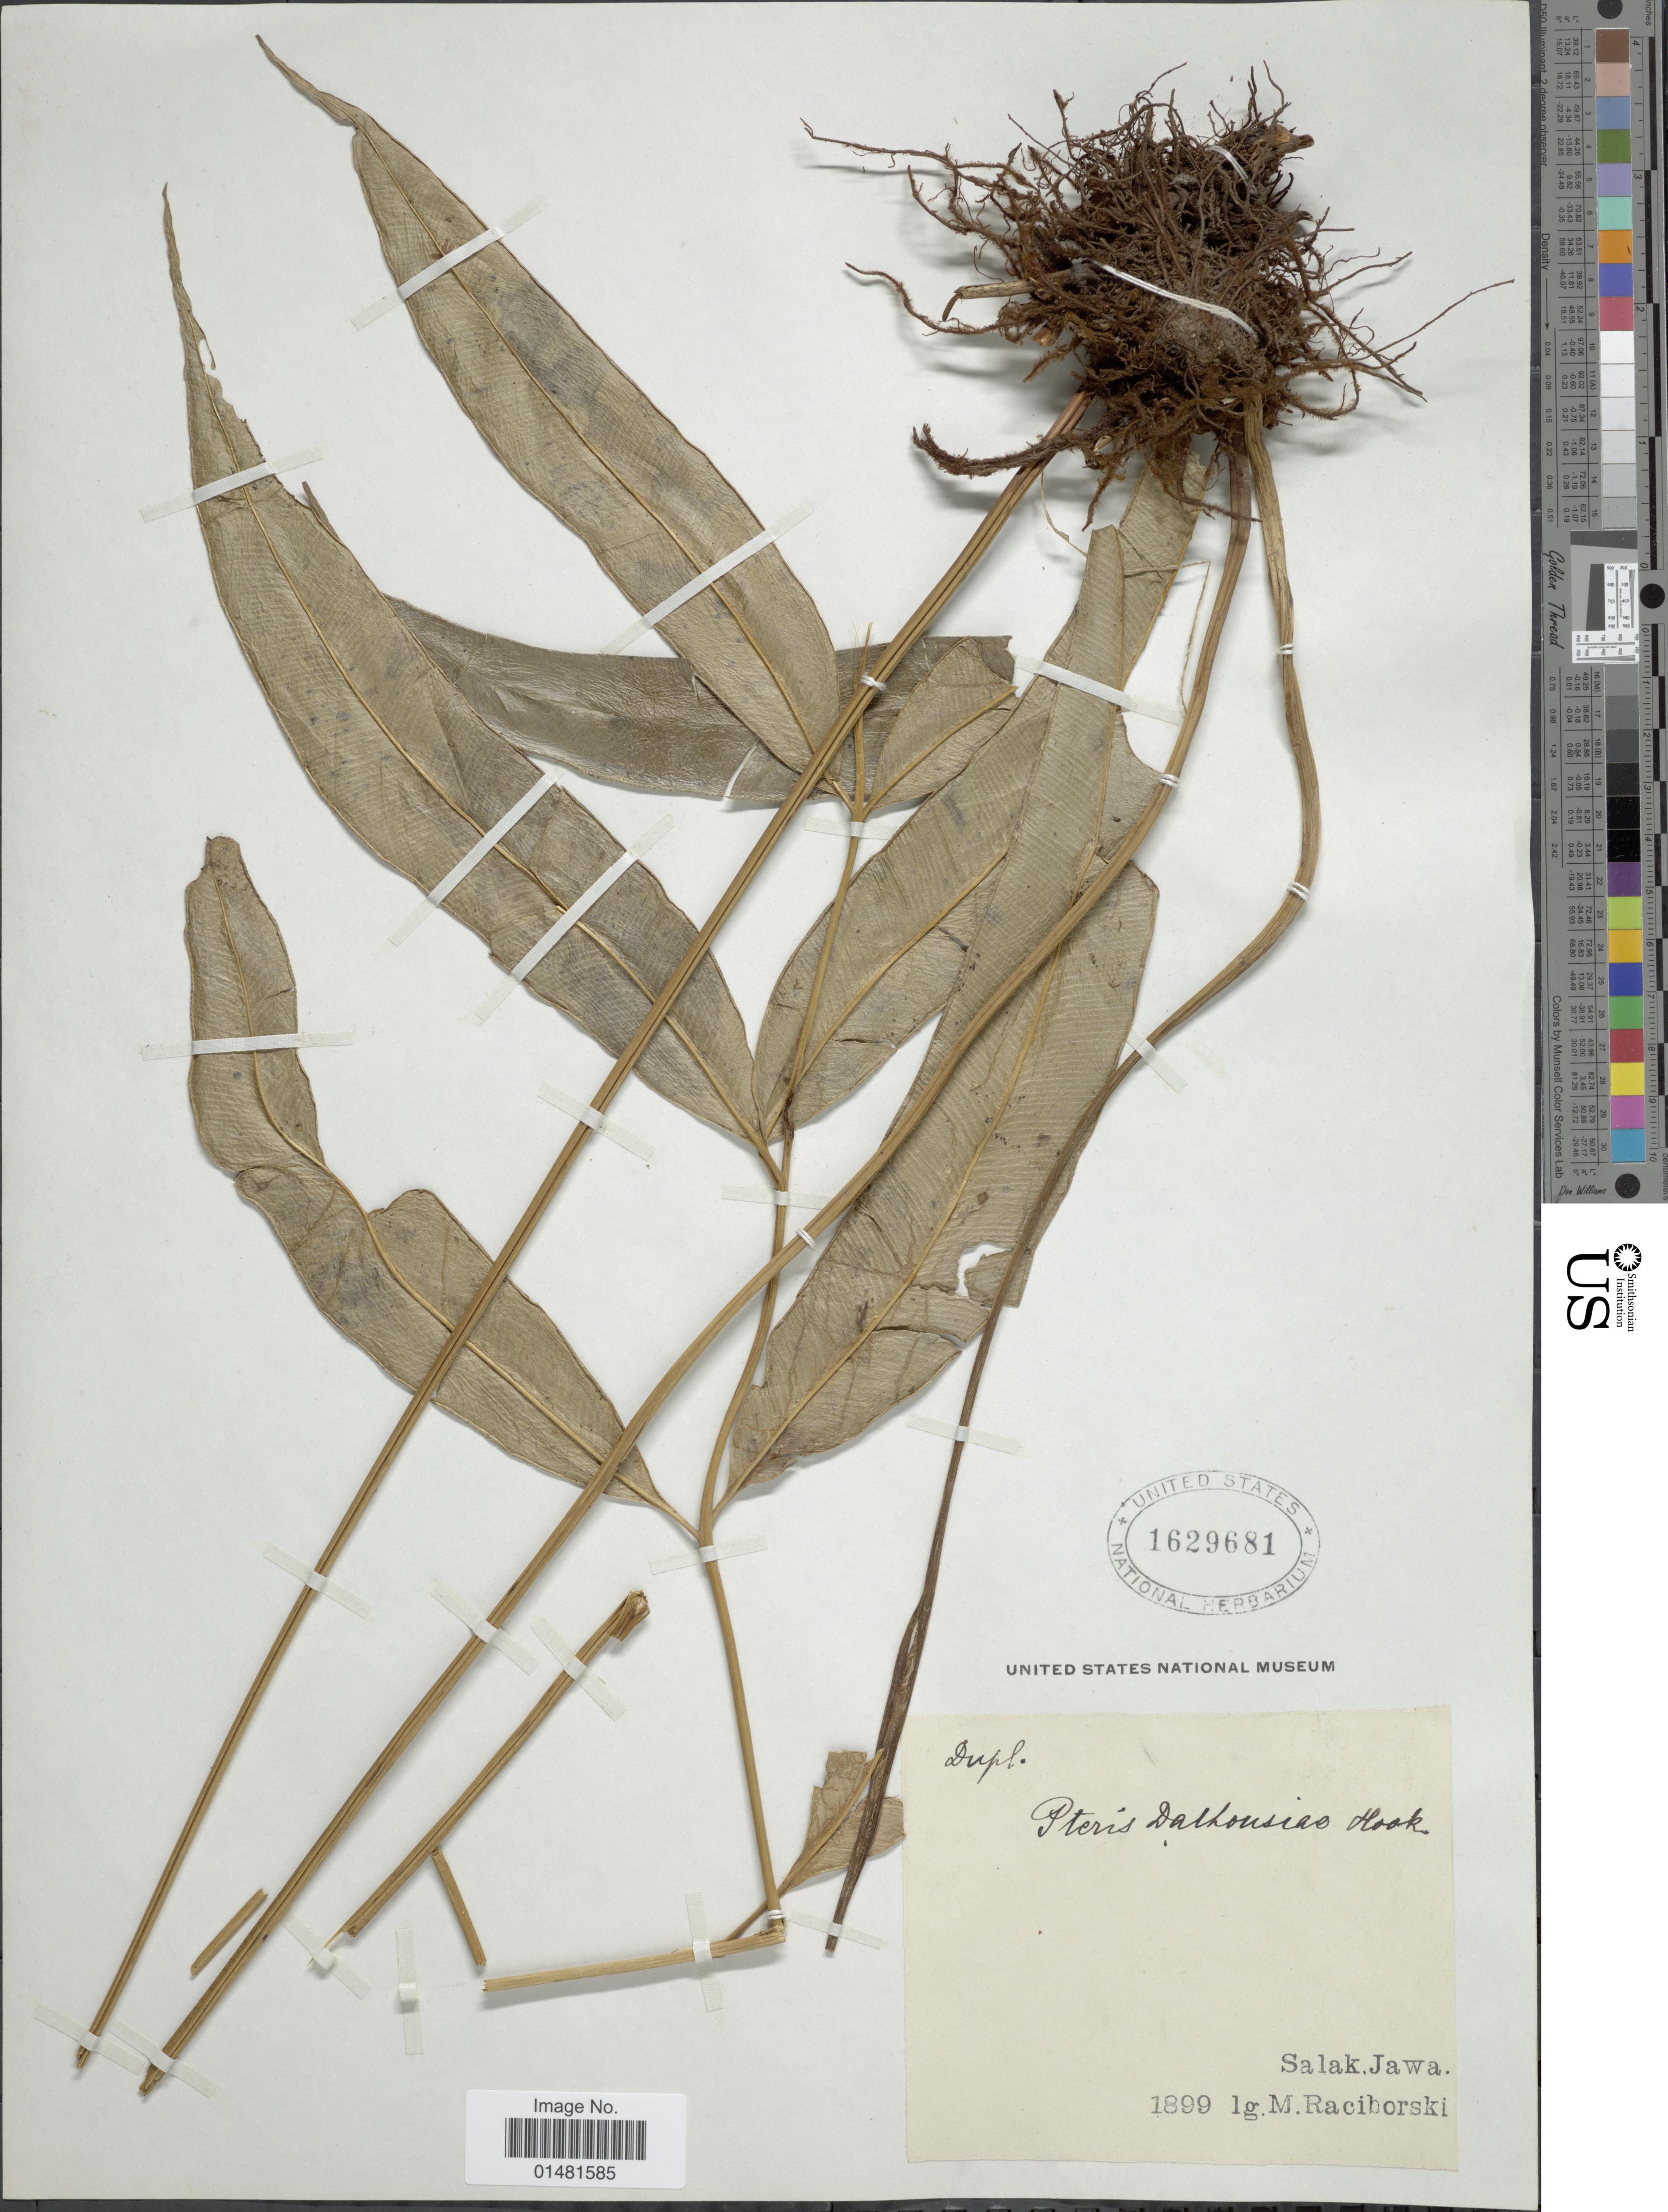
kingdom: Plantae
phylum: Tracheophyta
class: Polypodiopsida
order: Polypodiales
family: Pteridaceae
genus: Pteris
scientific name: Pteris dalhousiae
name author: Hook.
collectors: M. Raciborski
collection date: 1899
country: Indonesia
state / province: Java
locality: Salak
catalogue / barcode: US 1629681